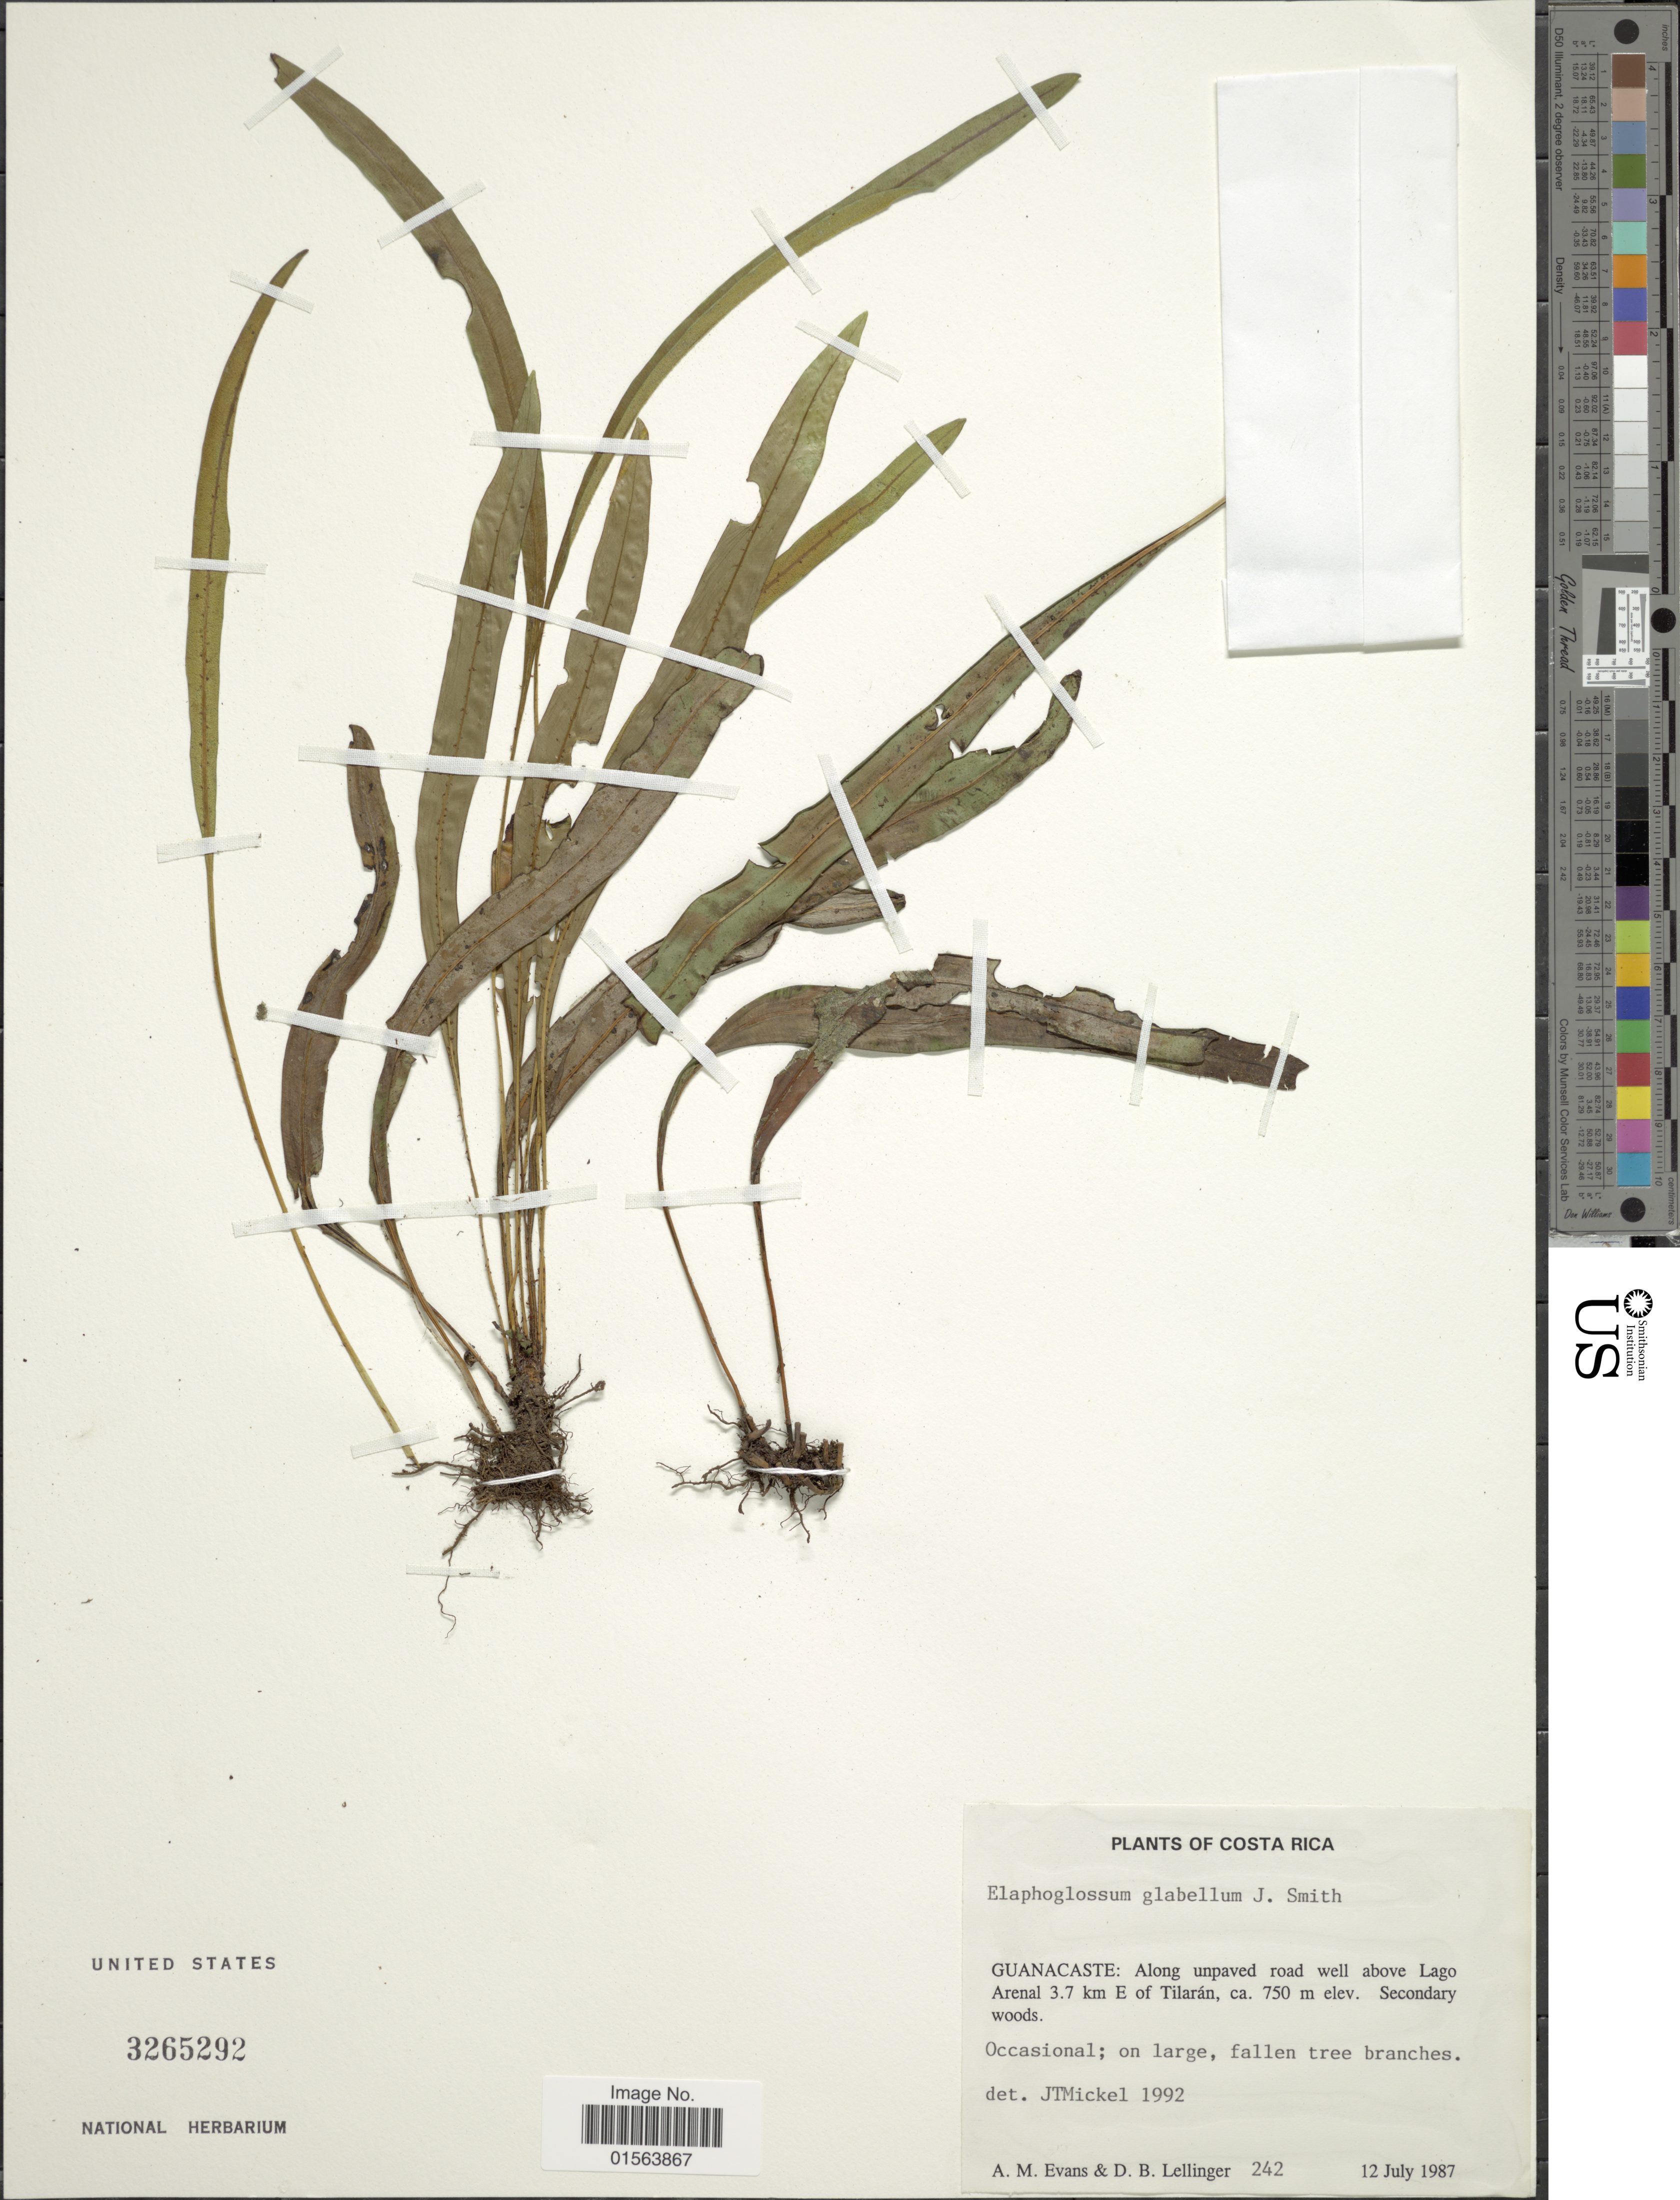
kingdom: Plantae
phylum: Tracheophyta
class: Polypodiopsida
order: Polypodiales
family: Dryopteridaceae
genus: Elaphoglossum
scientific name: Elaphoglossum glabellum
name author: J. Sm.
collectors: A. M. Evans & D. B. Lellinger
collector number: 424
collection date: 1987-07-12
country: Costa Rica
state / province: Guanacaste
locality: Guanacaste: along unpaved road well above Lago Arenal 3.7 km E of Tilaran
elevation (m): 750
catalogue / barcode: US 3265292